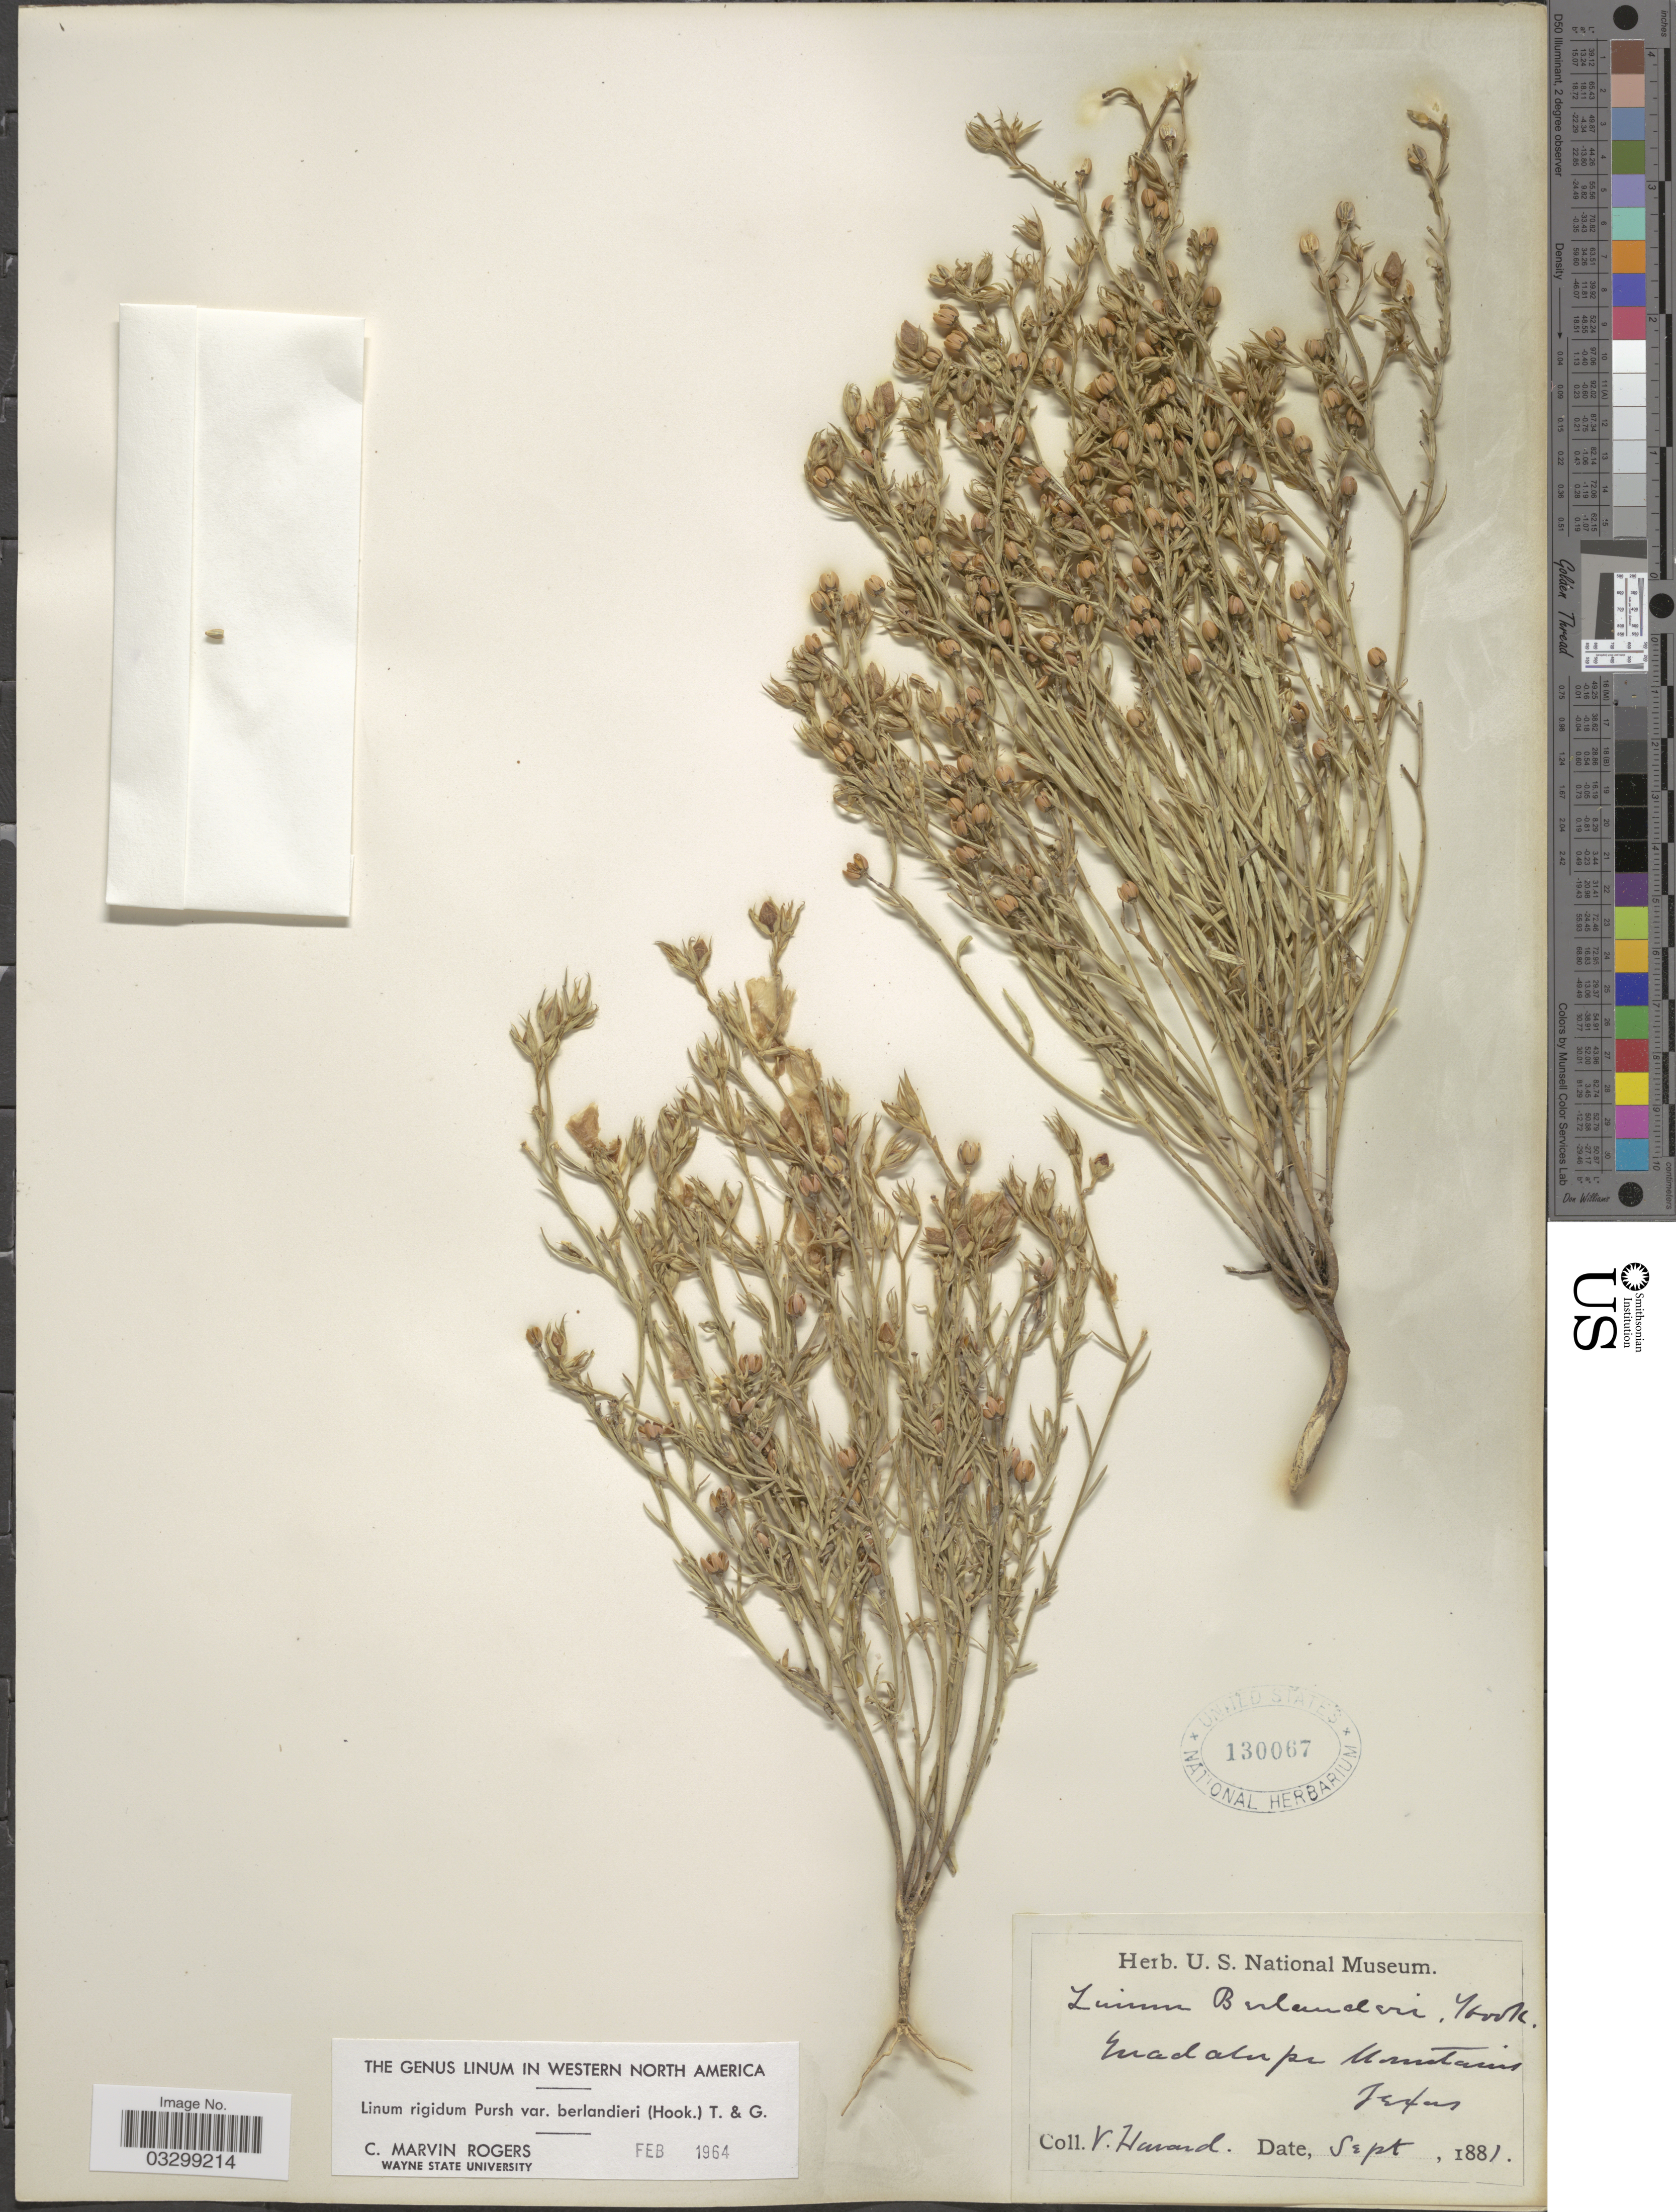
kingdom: Plantae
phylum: Tracheophyta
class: Magnoliopsida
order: Malpighiales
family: Linaceae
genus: Linum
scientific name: Linum rigidum var. berlandieri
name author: Pursh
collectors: V. Havard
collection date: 1881-09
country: United States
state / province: Texas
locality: Guadalupe Mountains.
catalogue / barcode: US 130067